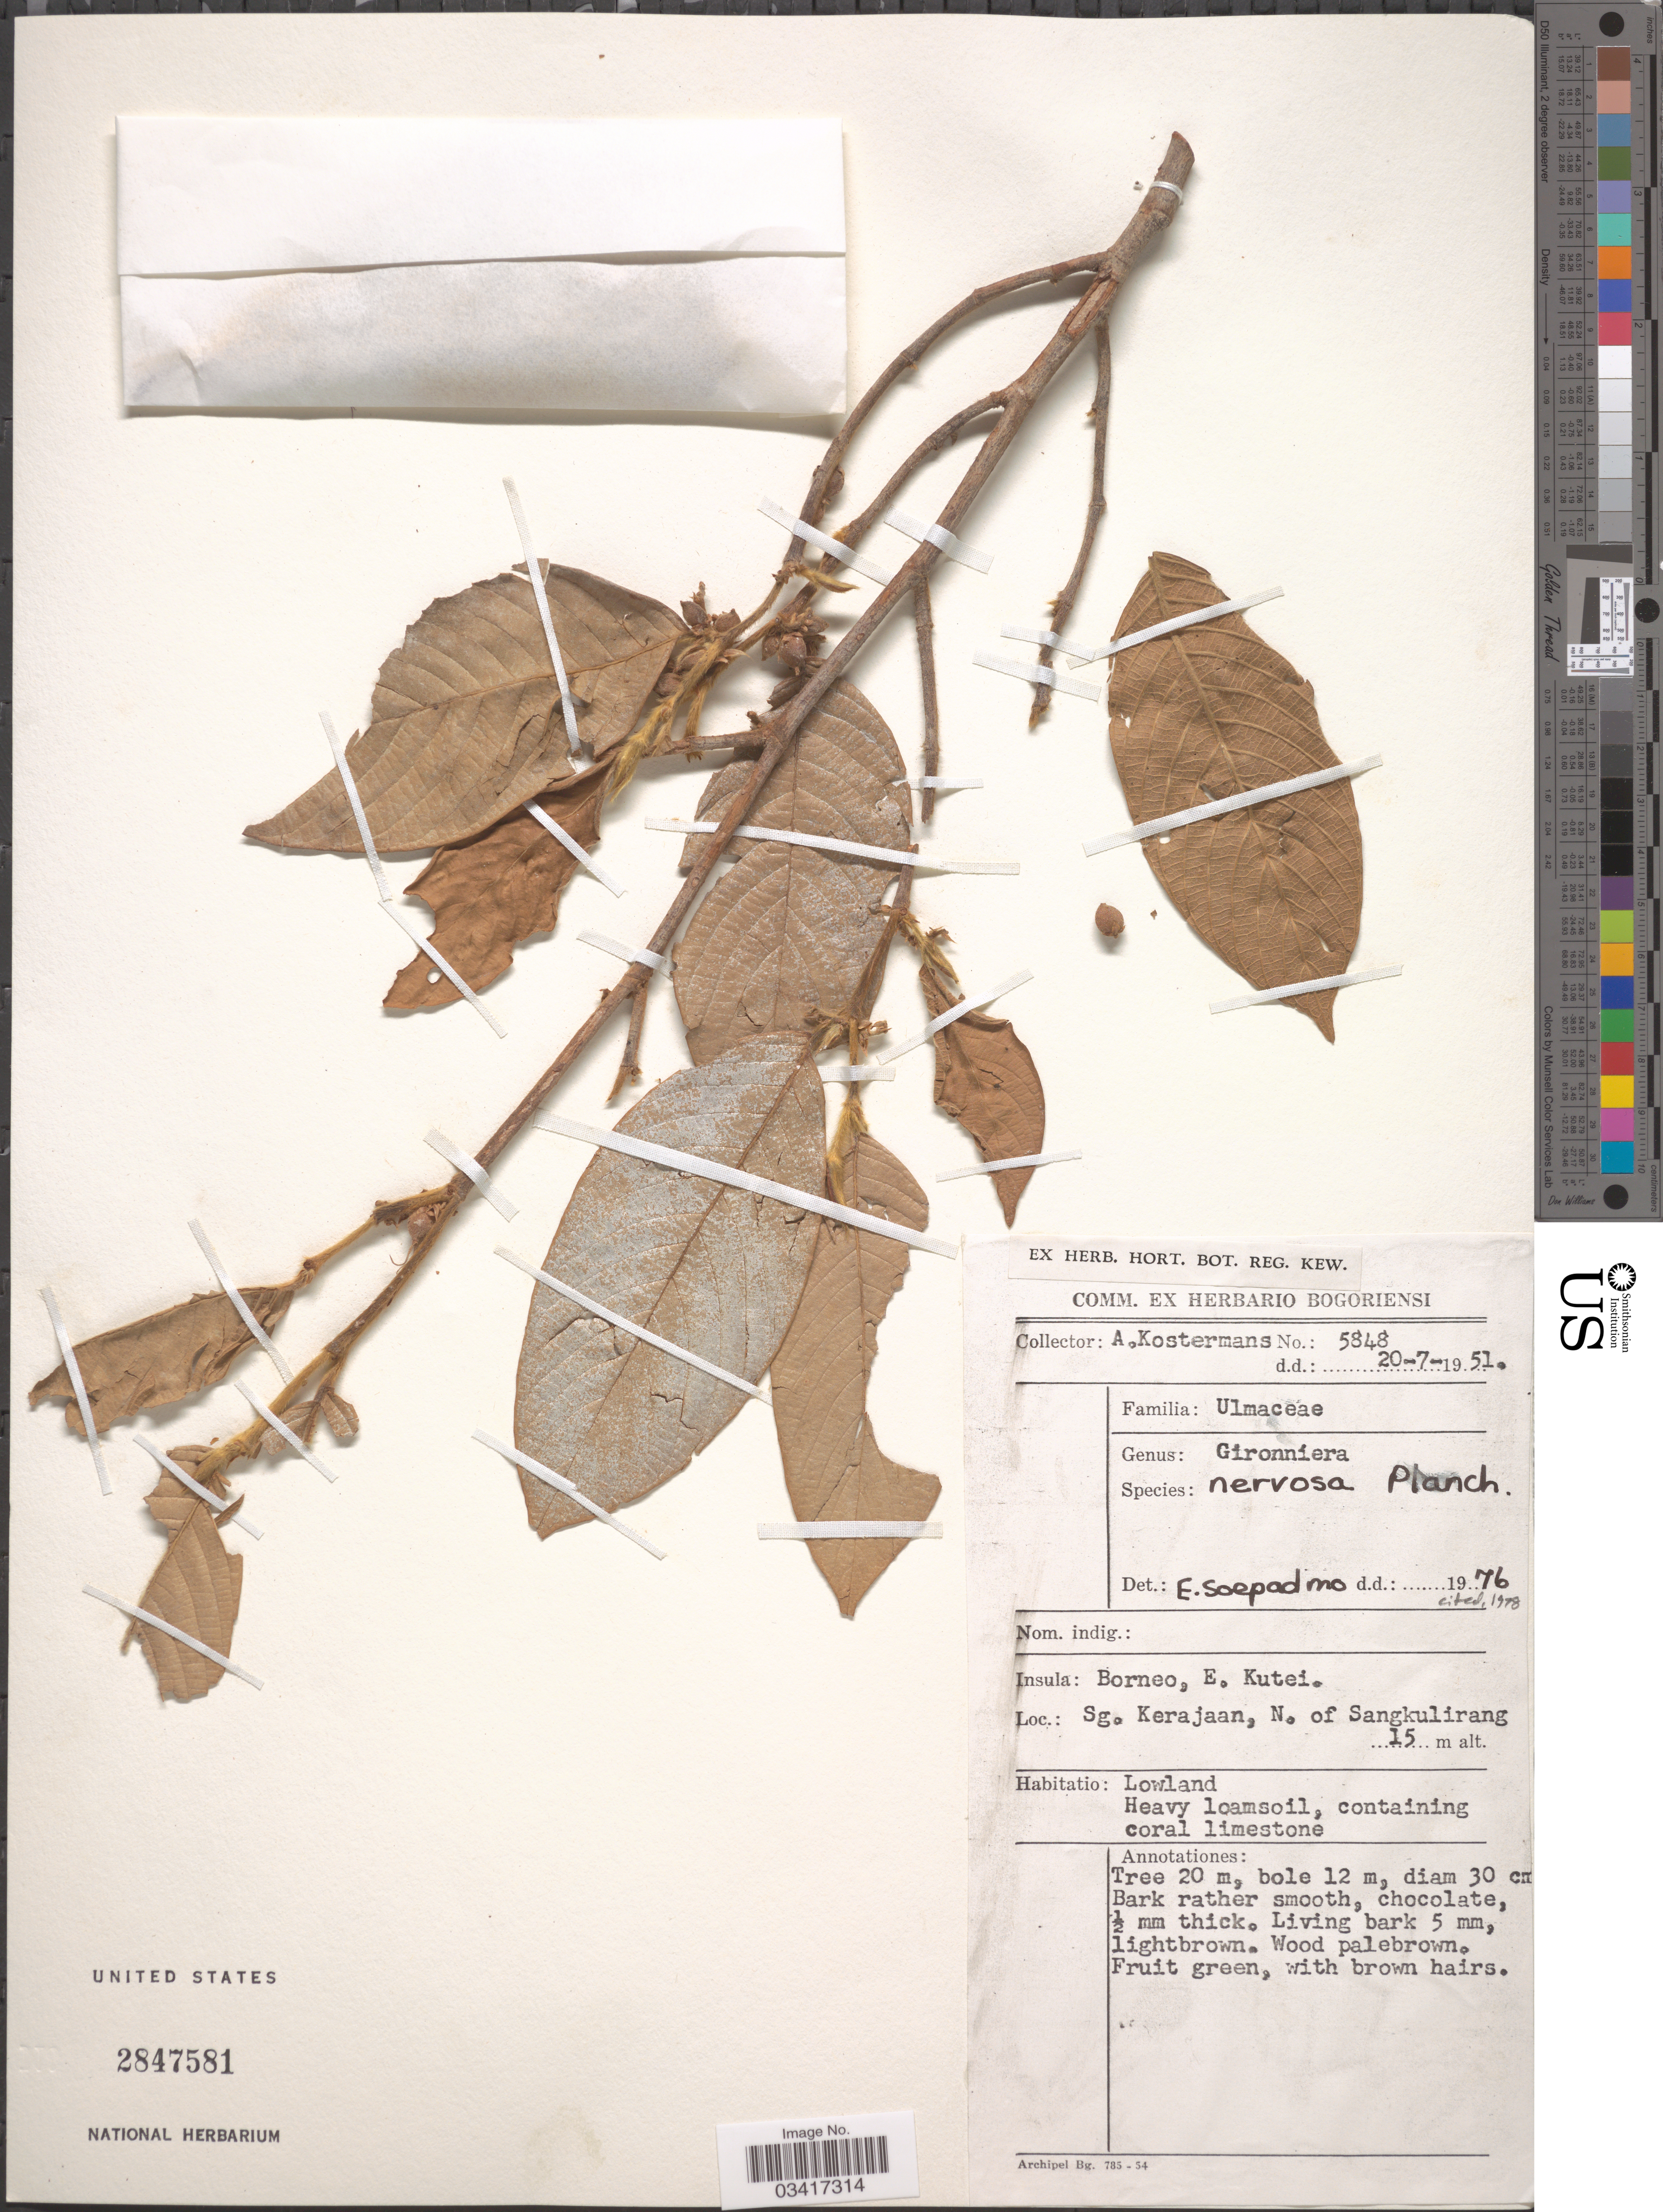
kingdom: Plantae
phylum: Tracheophyta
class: Magnoliopsida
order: Rosales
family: Cannabaceae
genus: Gironniera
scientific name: Gironniera nervosa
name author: Planch.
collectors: A. J. G. Kostermans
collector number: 5848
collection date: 1951-07-20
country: Indonesia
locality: Borneo, E. Kutei. Sg. Kerajaan, N. of Sangkulirang.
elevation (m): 15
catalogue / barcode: US 2847581